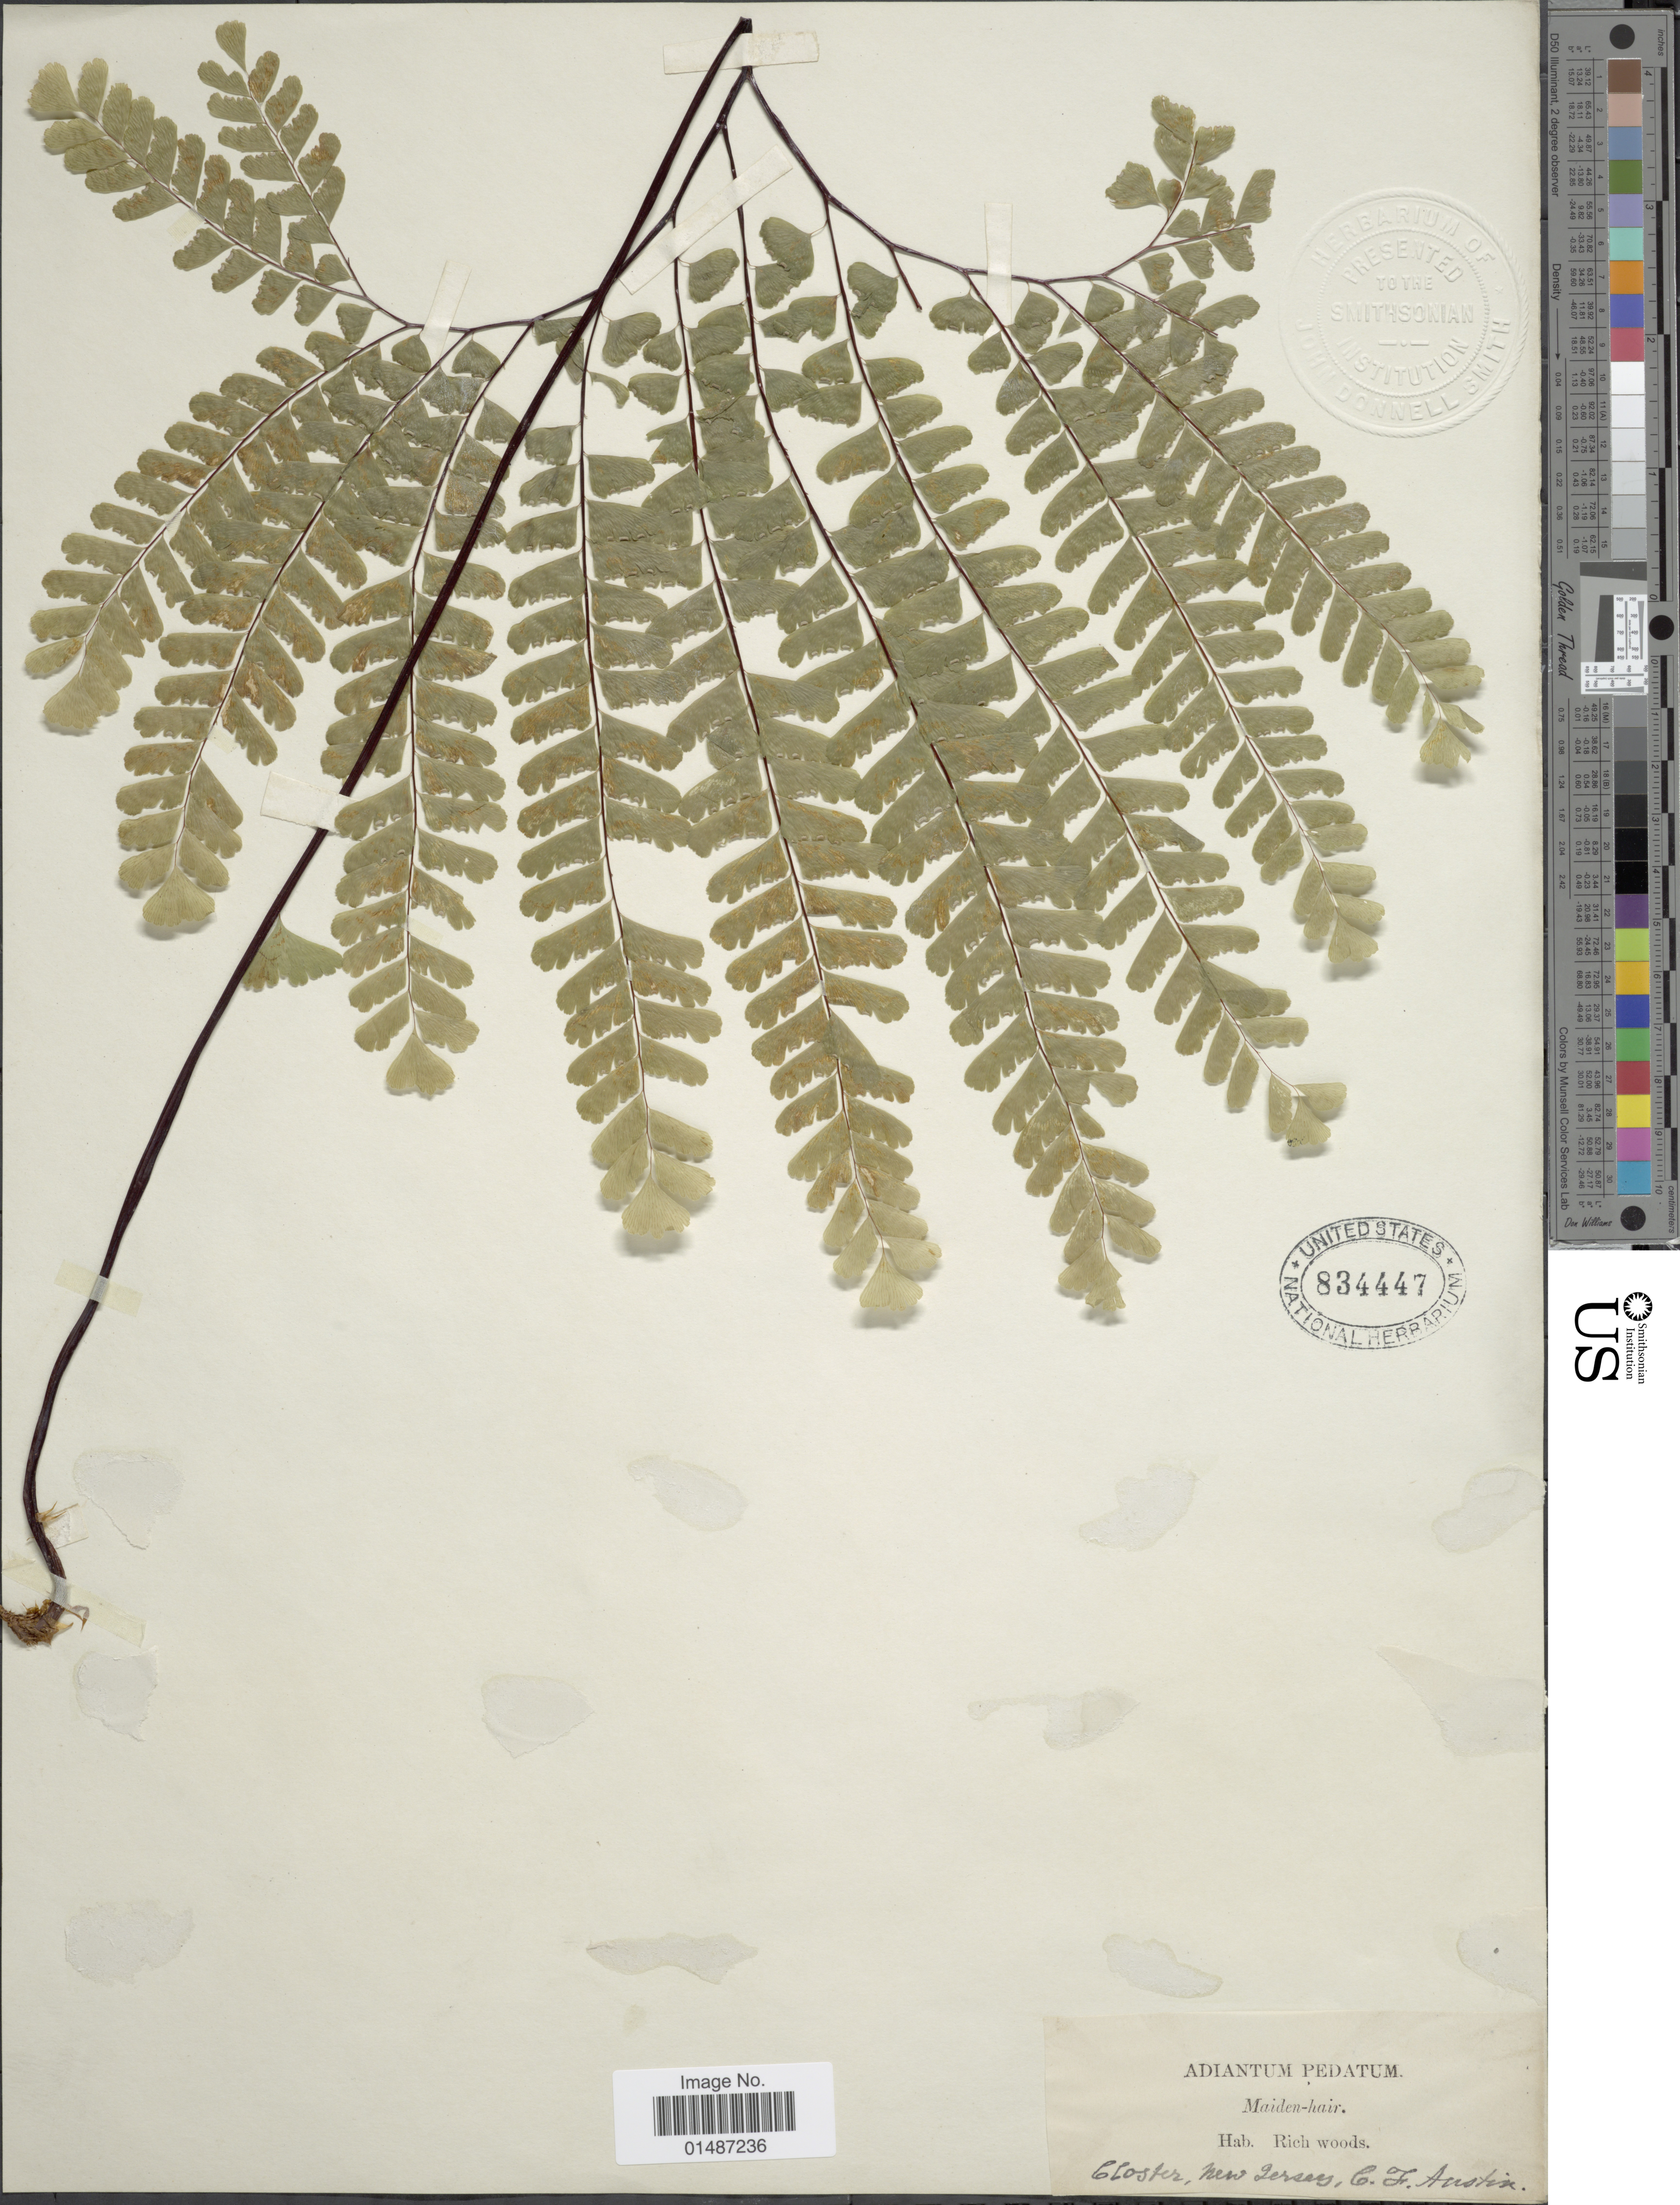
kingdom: Plantae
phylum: Tracheophyta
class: Polypodiopsida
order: Polypodiales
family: Pteridaceae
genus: Adiantum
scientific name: Adiantum pedatum var. pedatum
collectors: C. F. Austin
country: United States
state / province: New Jersey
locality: Closter.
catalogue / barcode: US 834447